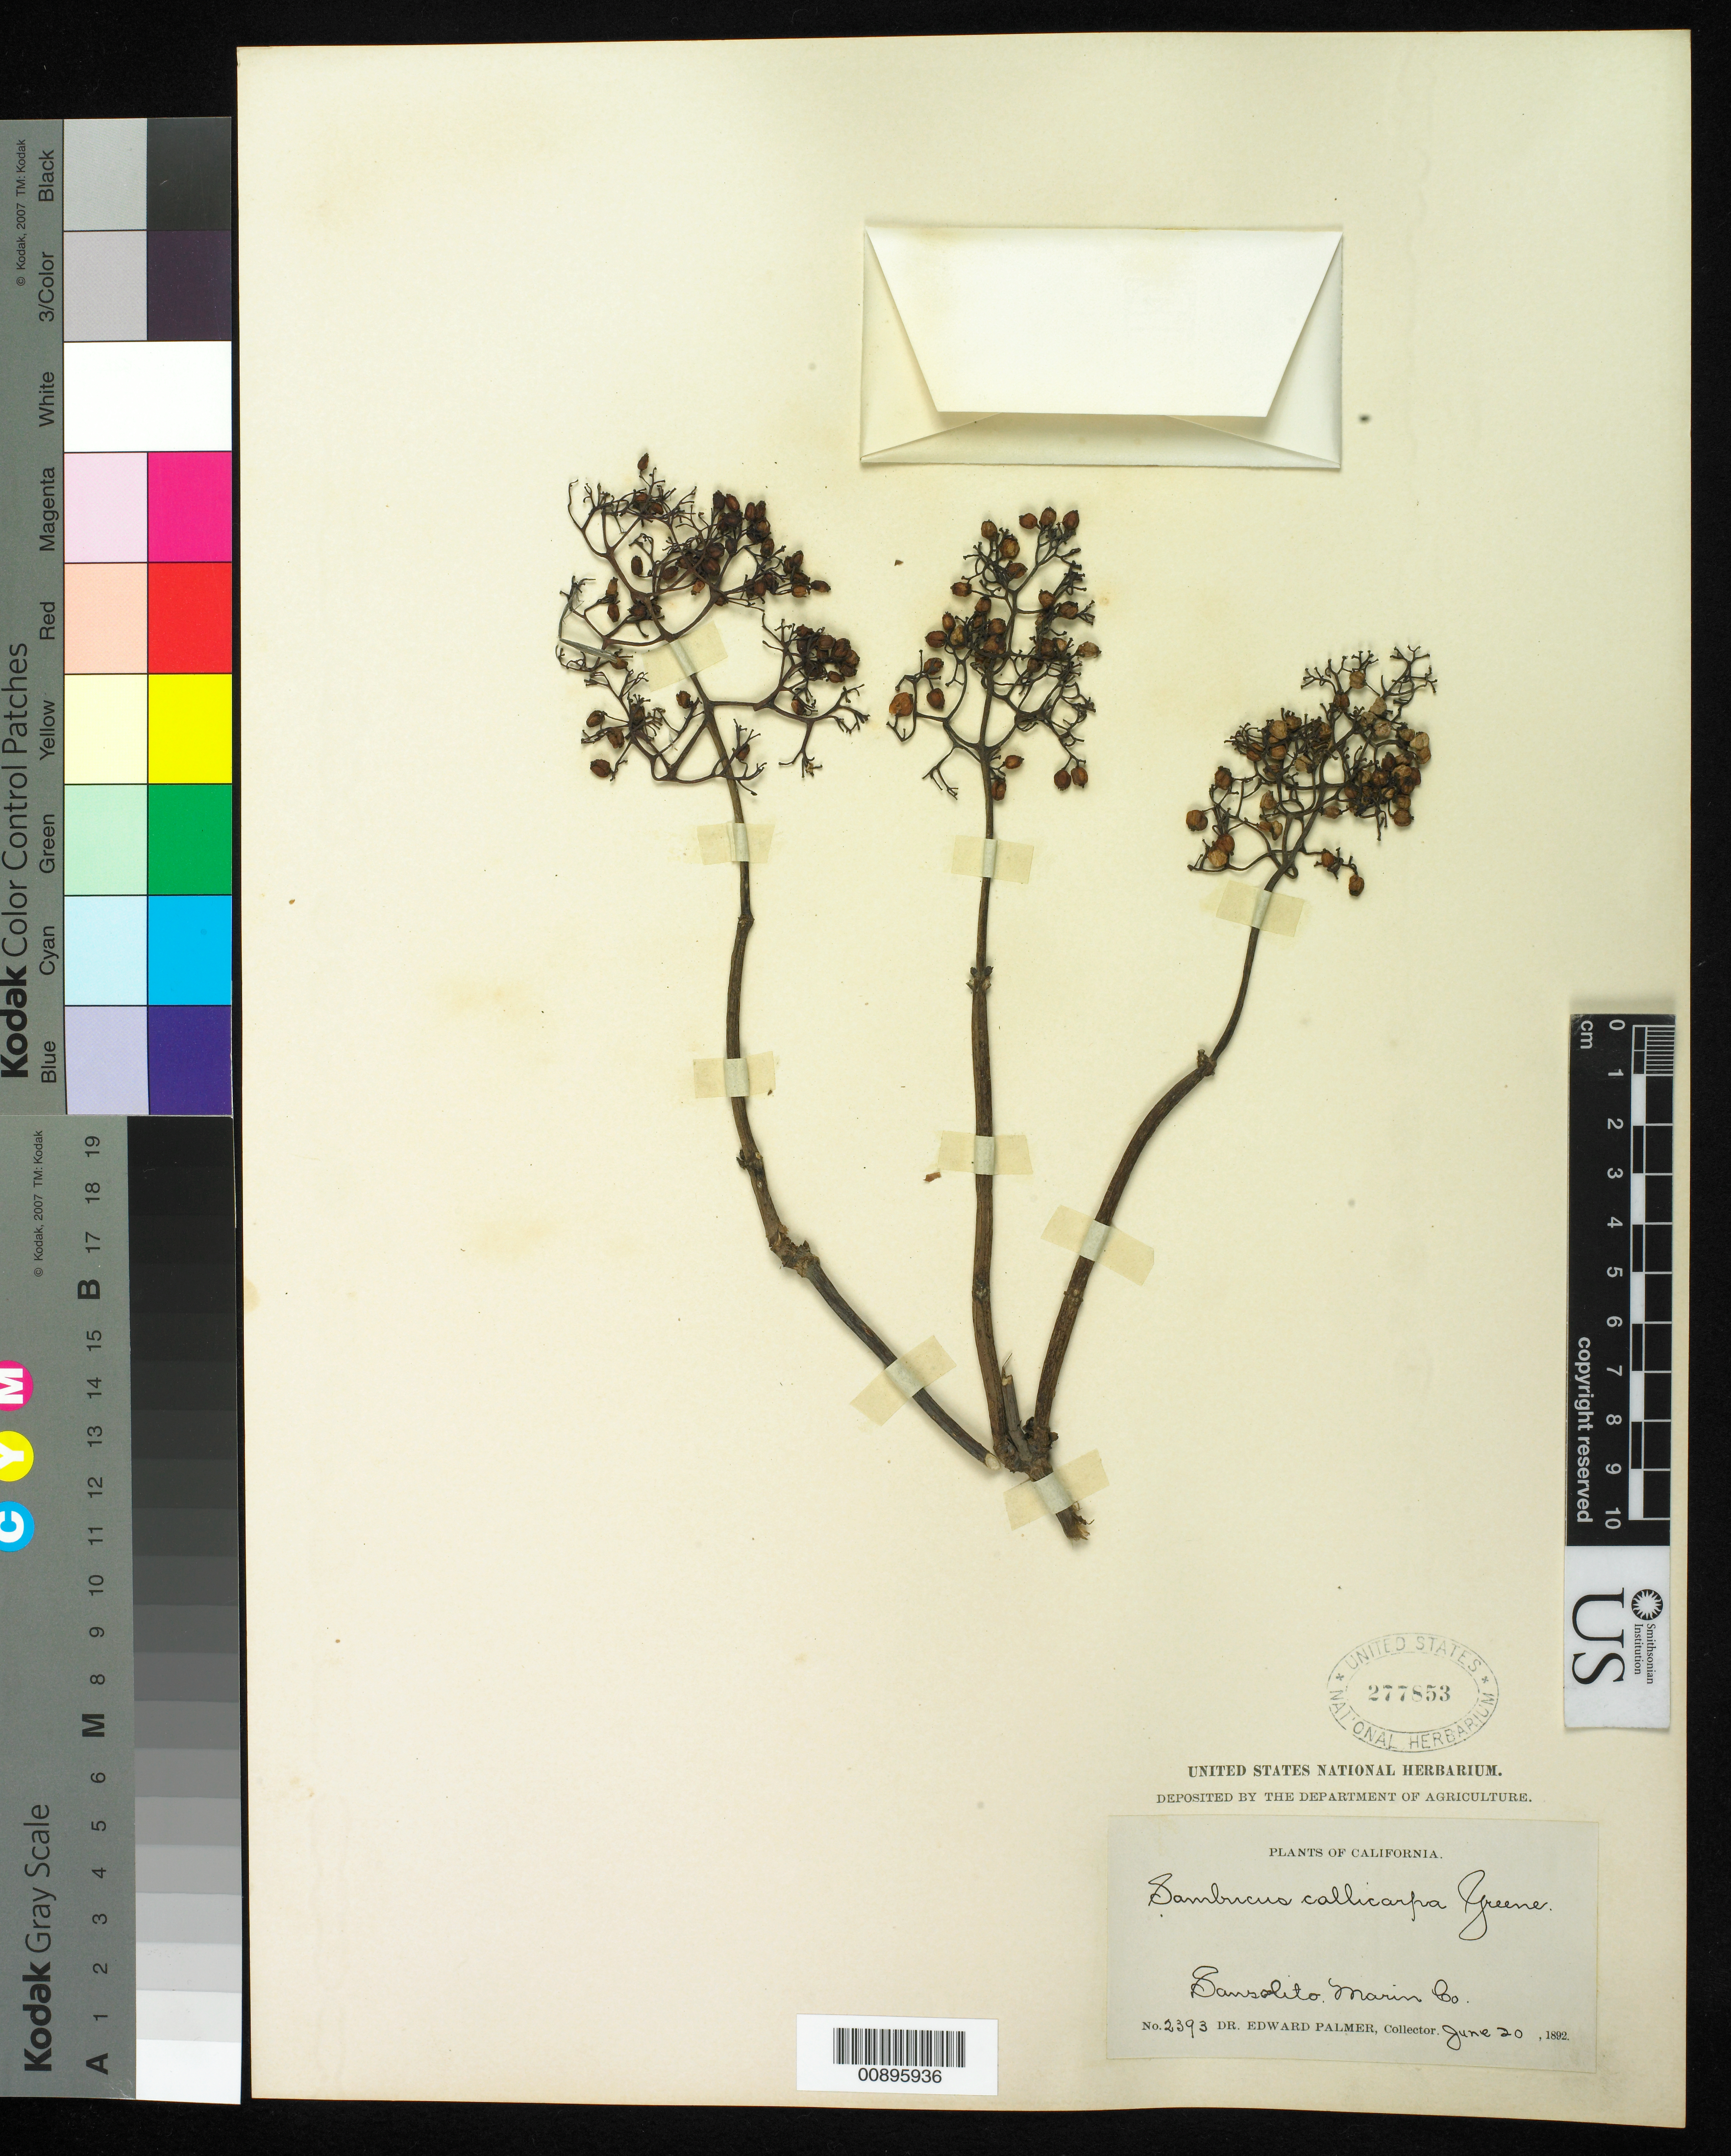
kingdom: Plantae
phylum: Tracheophyta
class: Magnoliopsida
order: Dipsacales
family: Viburnaceae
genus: Sambucus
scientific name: Sambucus callicarpa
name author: Greene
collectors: E. Palmer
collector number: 2393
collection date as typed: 20 Jun 1892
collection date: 1892-06-20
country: United States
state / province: California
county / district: Marin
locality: Sausalito, Marin County, California.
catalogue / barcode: US 277853